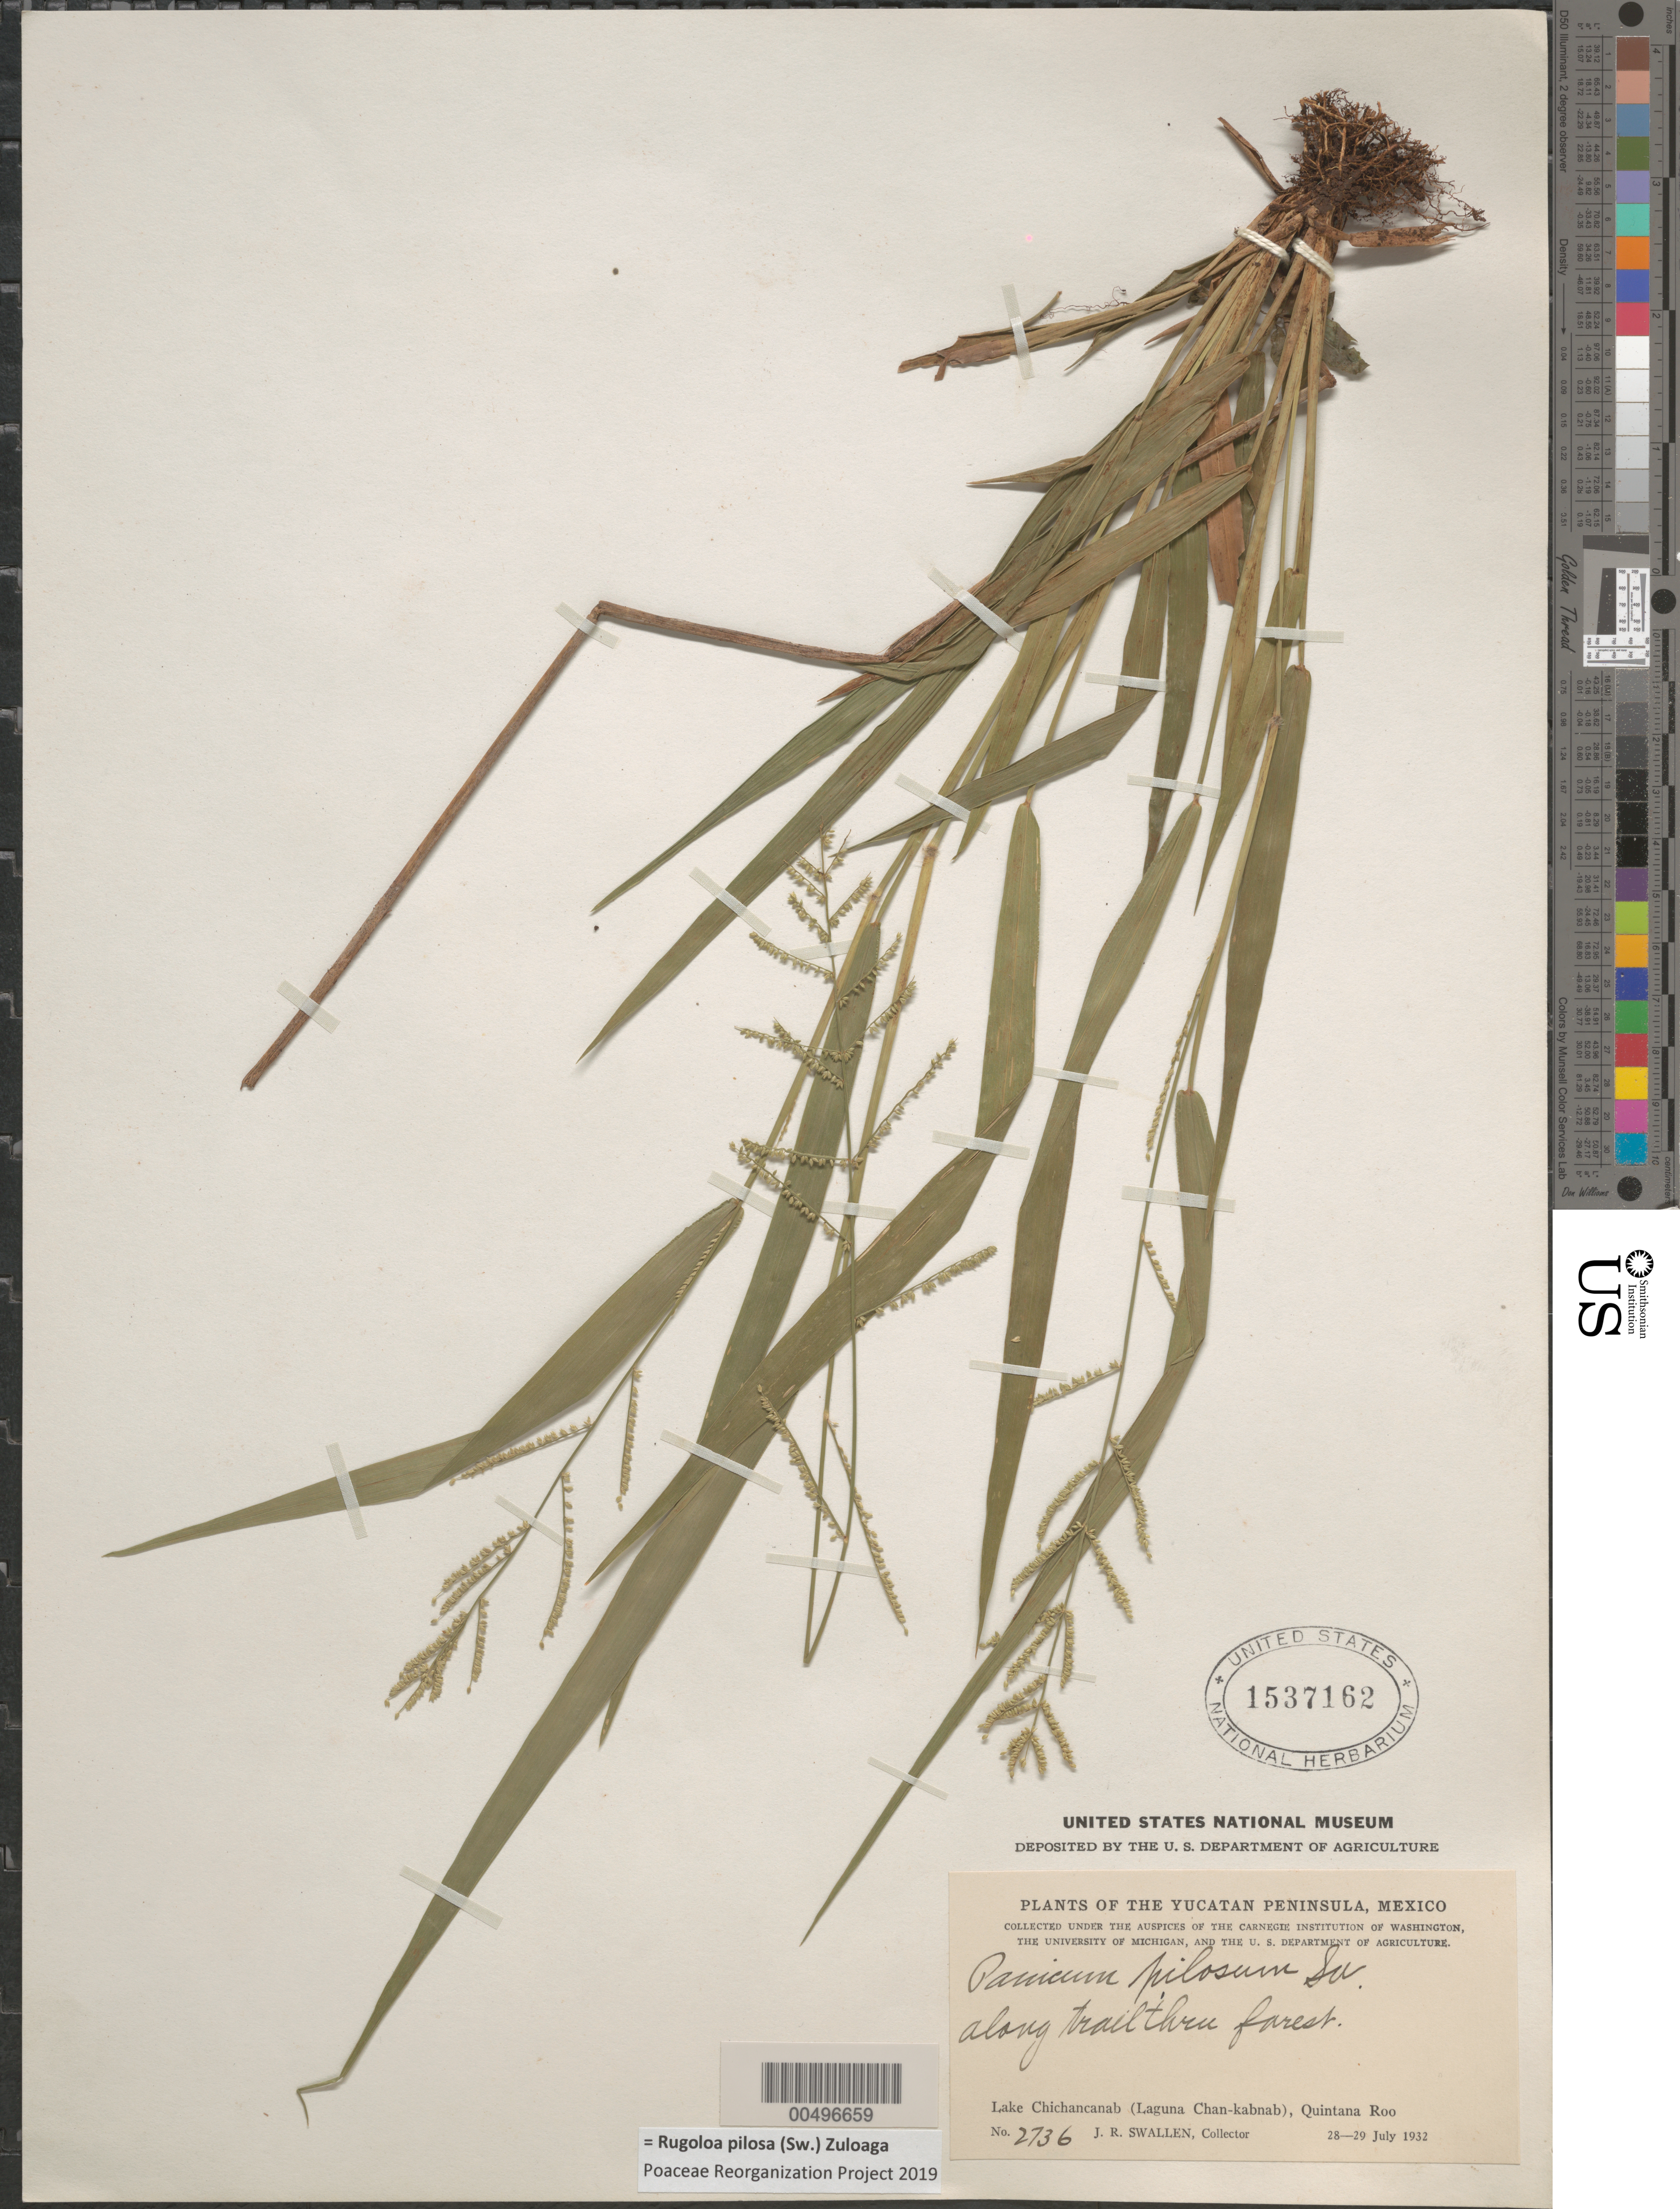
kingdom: Plantae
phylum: Tracheophyta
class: Liliopsida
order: Poales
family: Poaceae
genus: Panicum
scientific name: Panicum pilosum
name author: Sw.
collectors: J. R. Swallen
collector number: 2736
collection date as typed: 28 Jul 1932 to 29 Jul 1932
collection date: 1932-07-28/1932-07-29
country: Mexico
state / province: Quintana Roo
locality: Yucatan Peninsula, Lake Chichancanab (Laguna Chan-kabnab)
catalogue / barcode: US 1537162